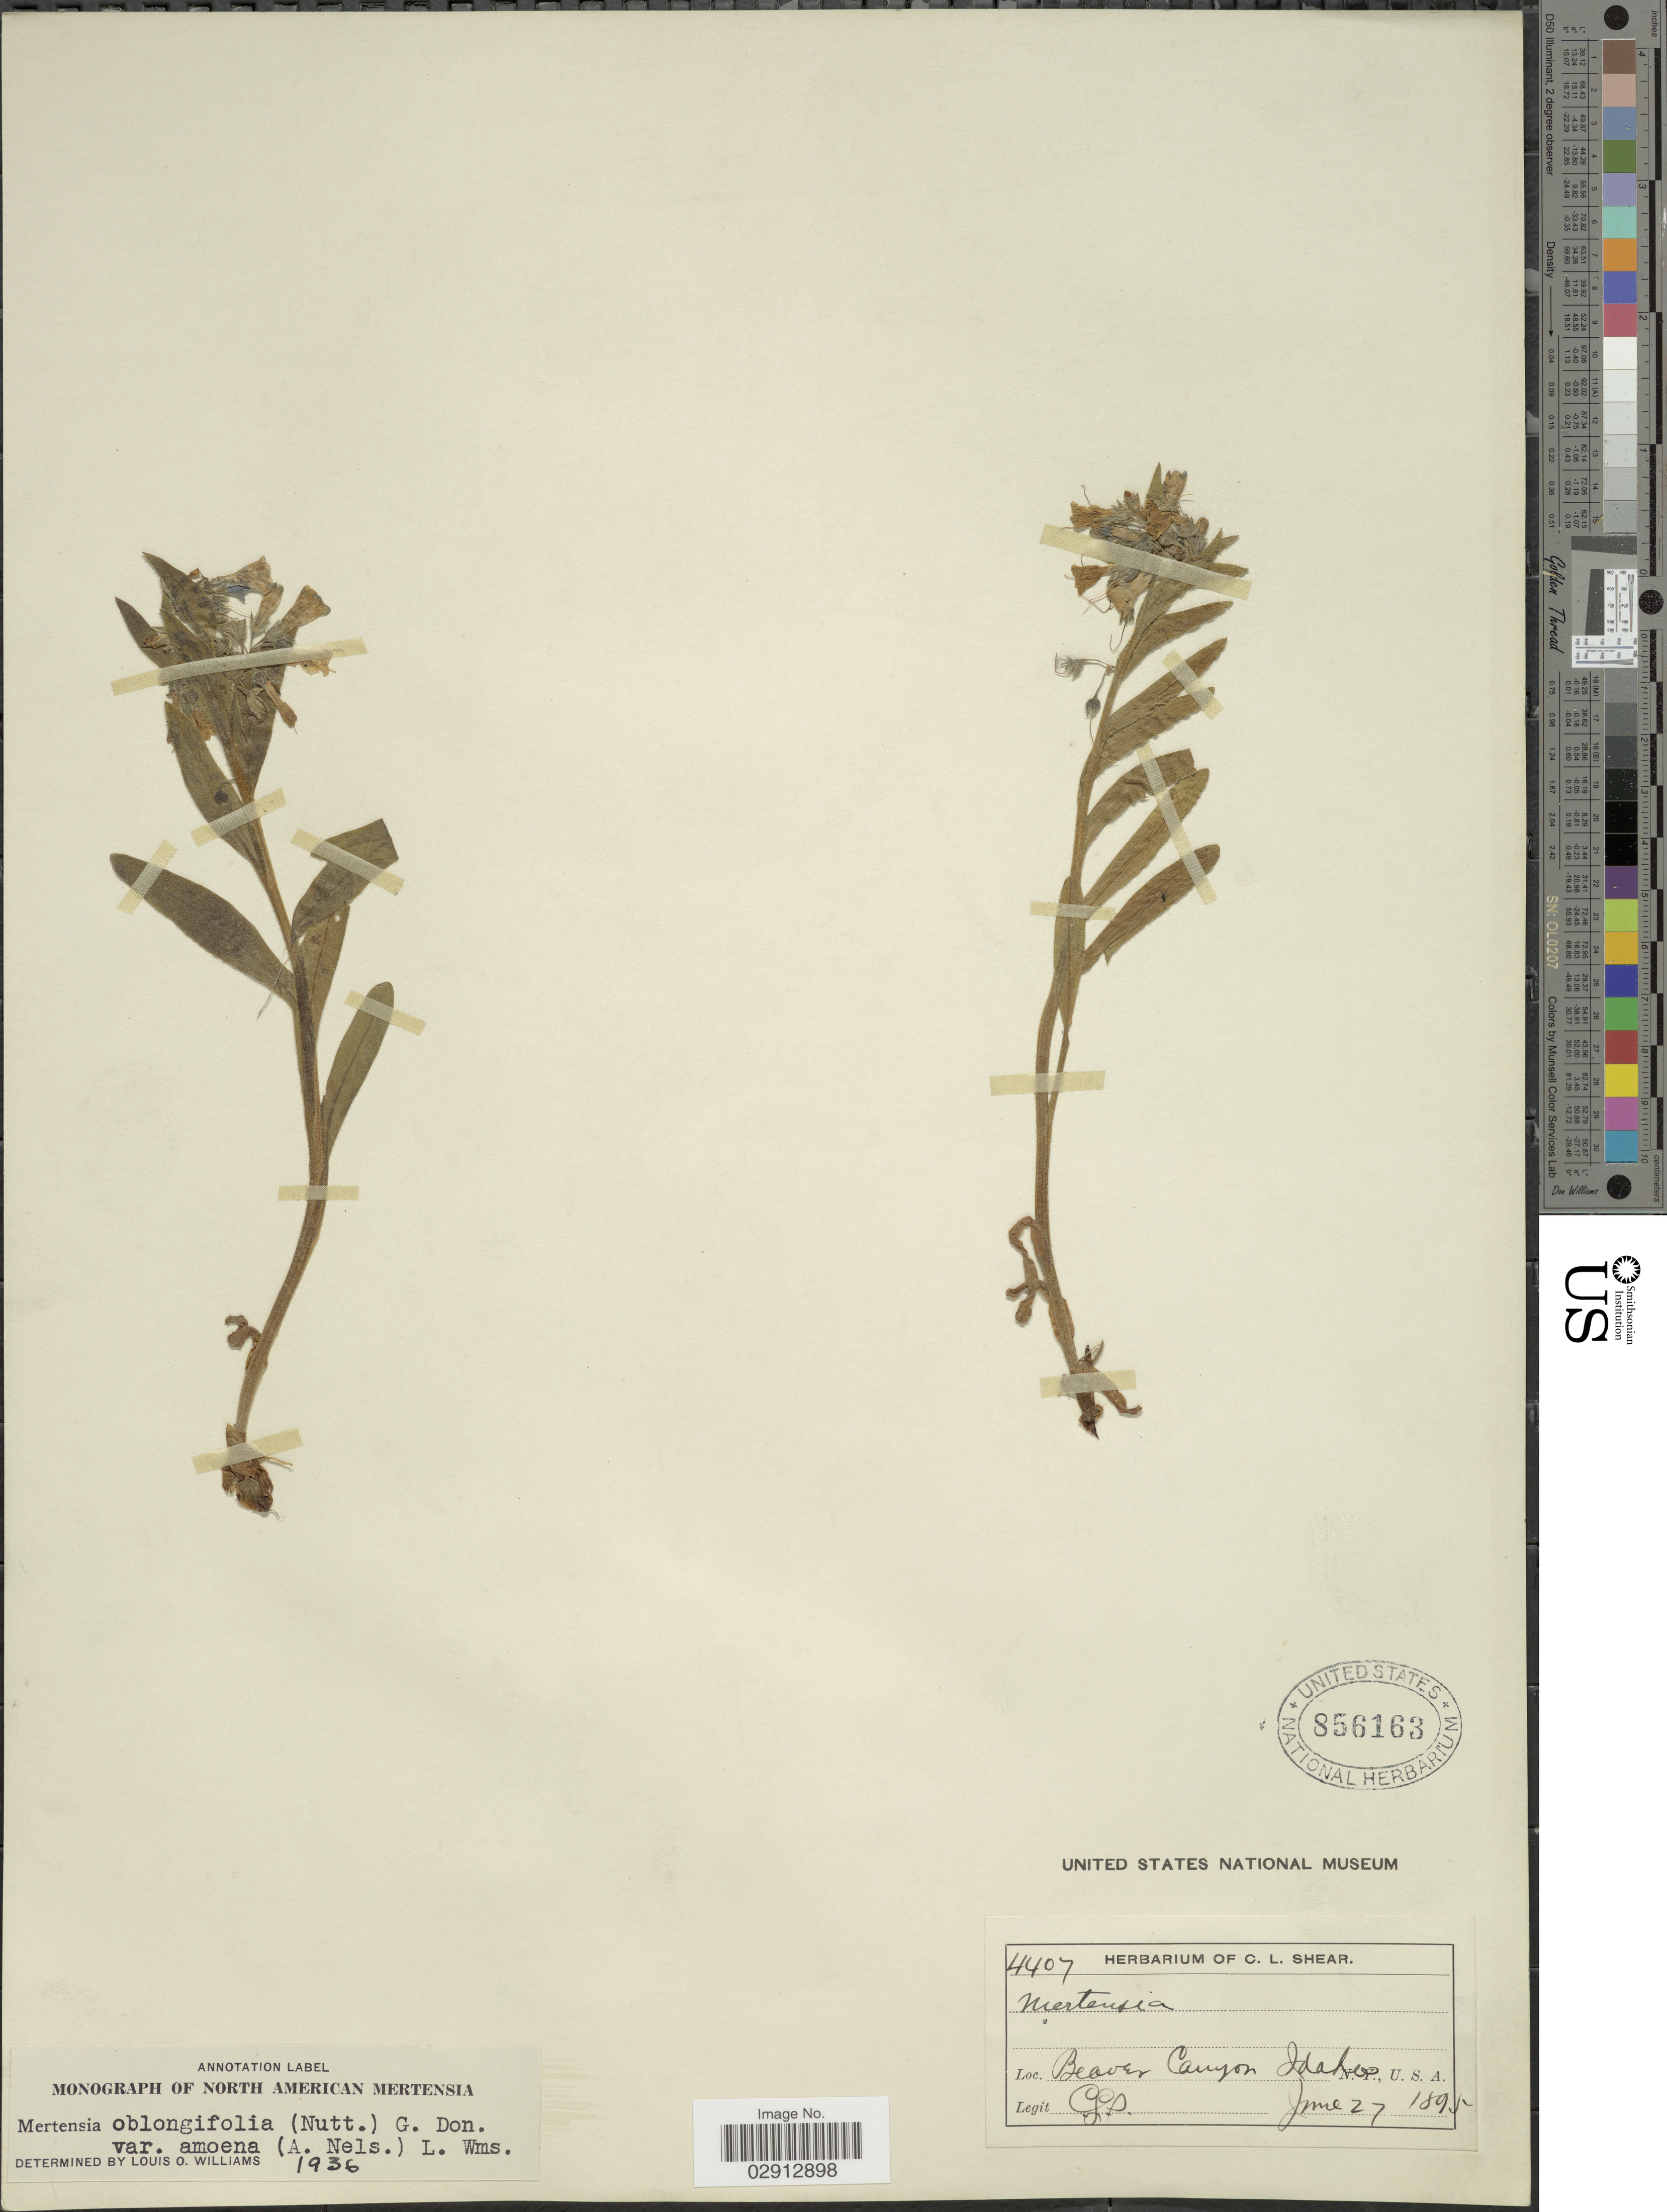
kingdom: Plantae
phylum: Tracheophyta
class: Magnoliopsida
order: Boraginales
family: Boraginaceae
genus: Mertensia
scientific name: Mertensia oblongifolia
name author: (Nutt.) G. Don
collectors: C. L. Shear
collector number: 4407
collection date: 1895-06-27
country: United States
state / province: Idaho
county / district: Nez Perce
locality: Beaver Canyon.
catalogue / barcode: US 856163